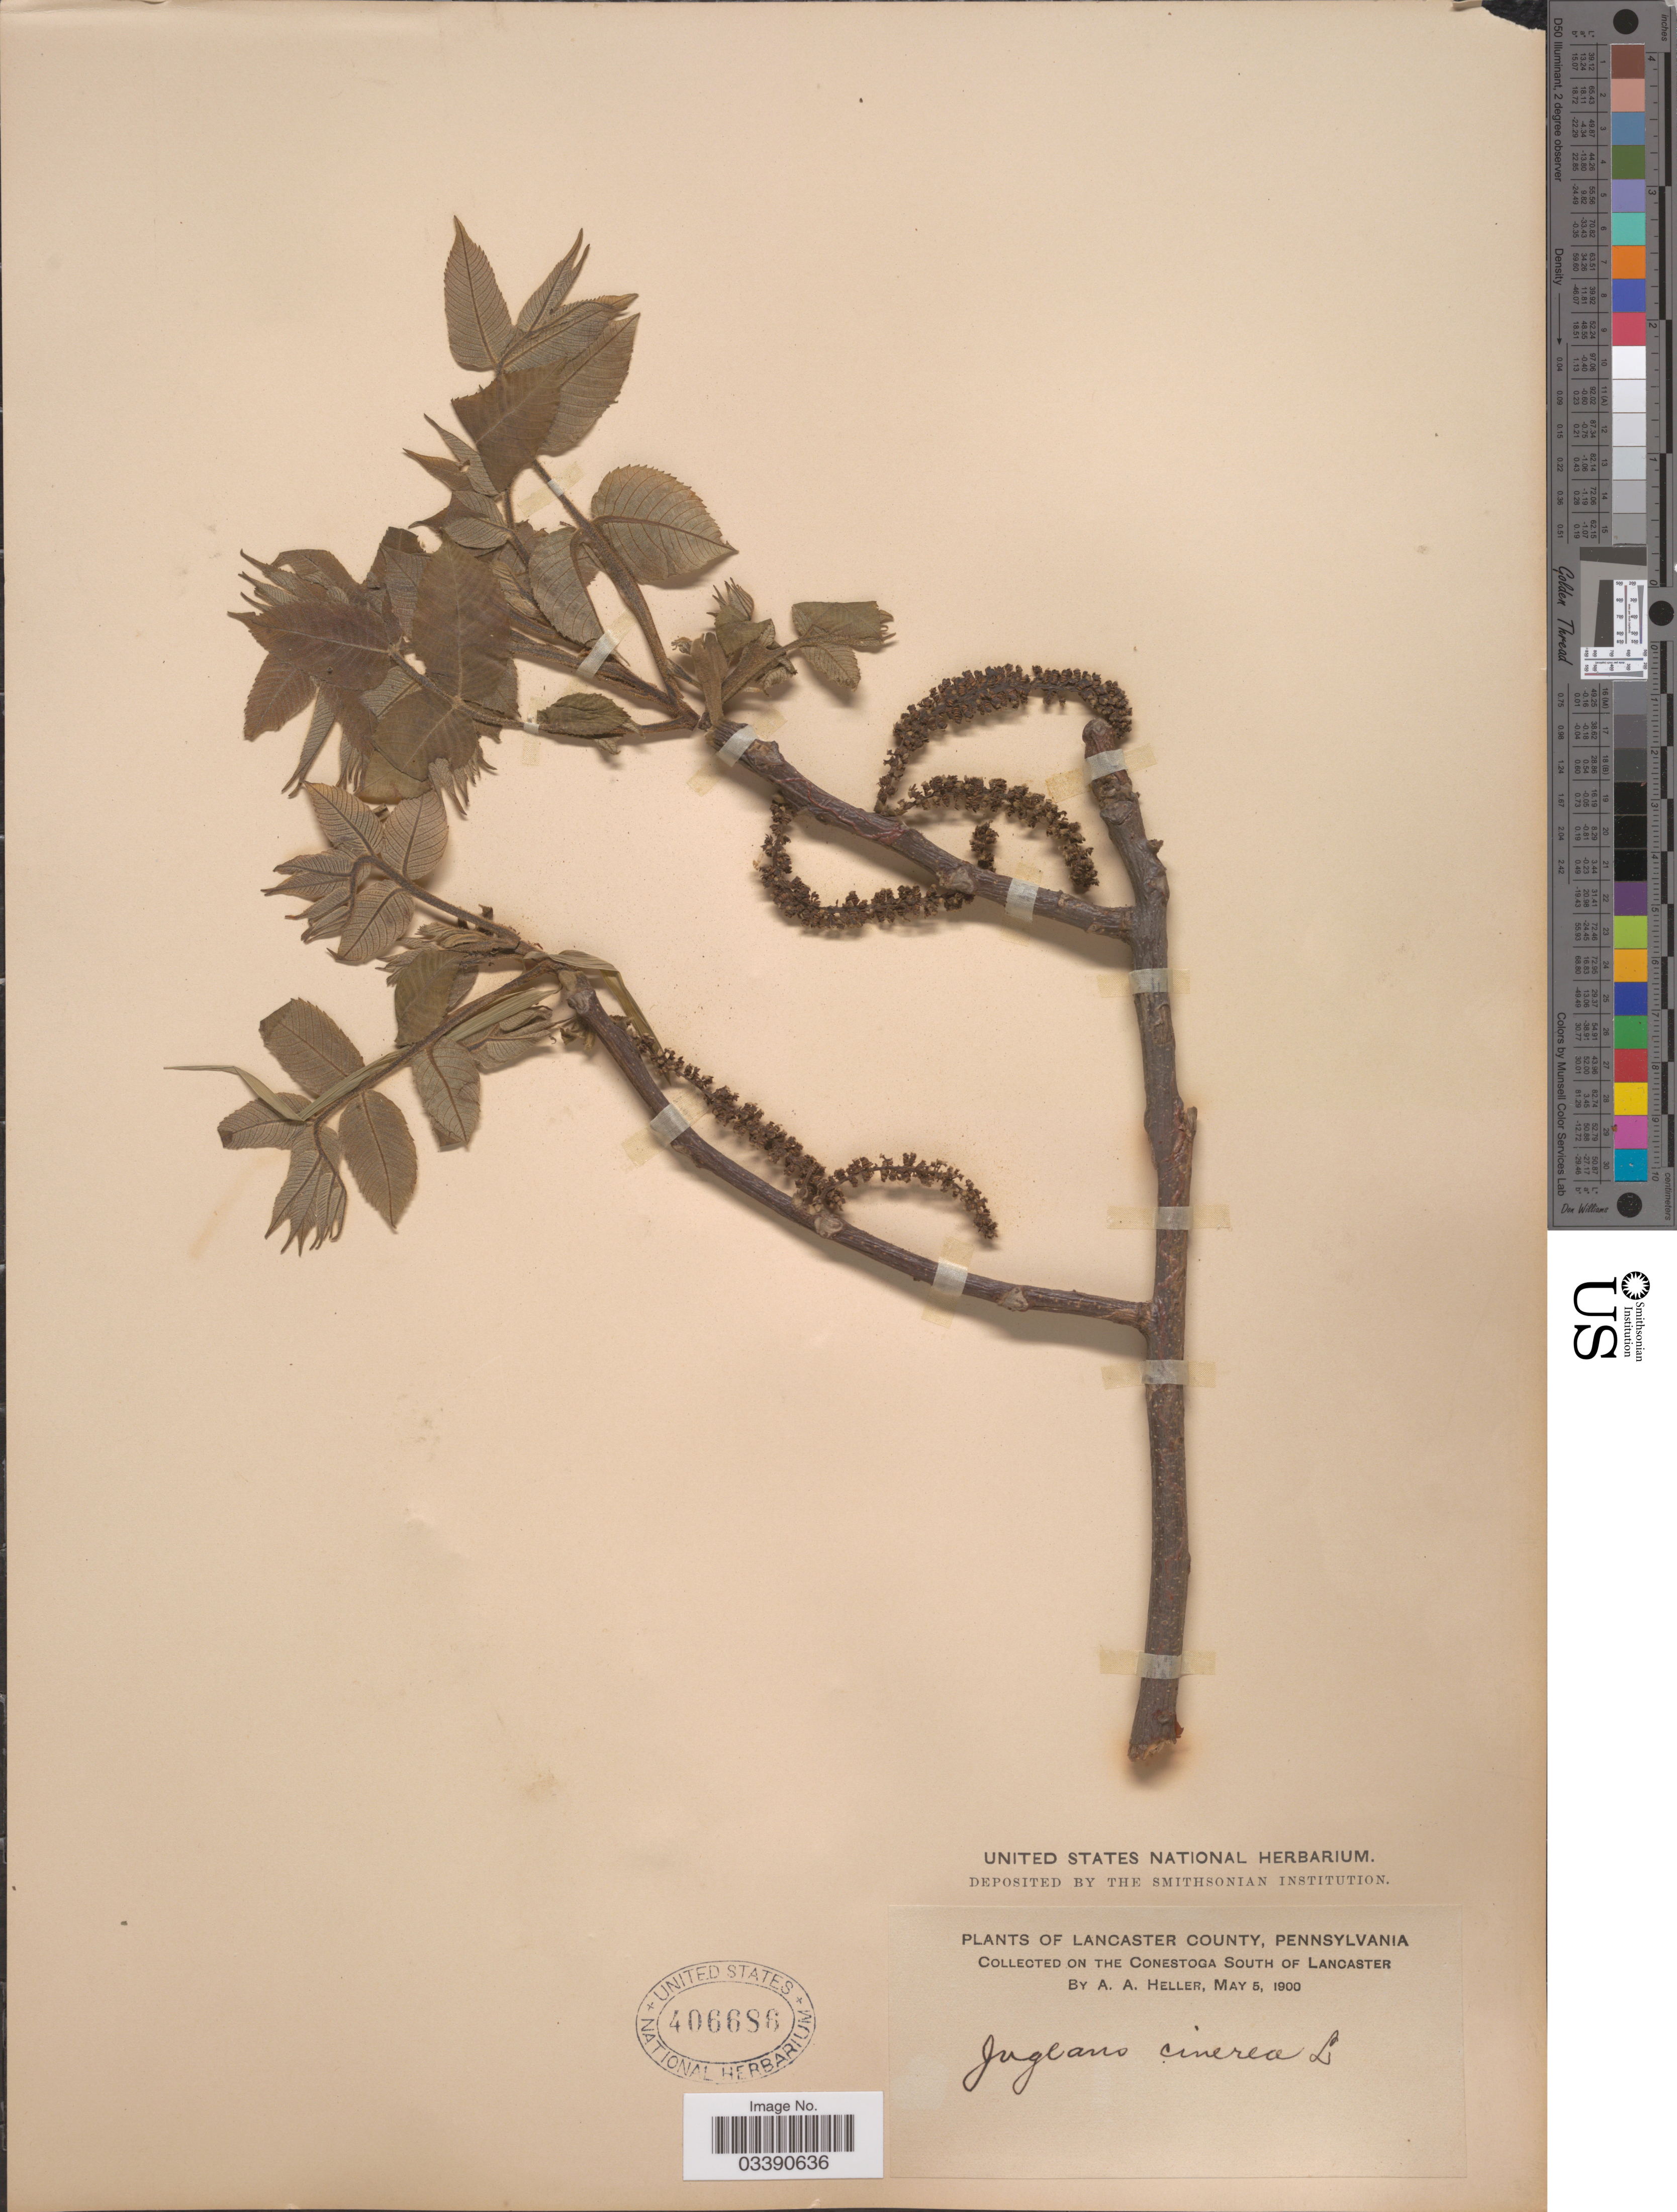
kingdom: Plantae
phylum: Tracheophyta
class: Magnoliopsida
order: Fagales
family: Juglandaceae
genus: Juglans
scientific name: Juglans cinerea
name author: L.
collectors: A. A. Heller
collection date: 1900-05-05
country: United States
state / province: Pennsylvania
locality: Lancaster County. On the Conestoga South of Lancaster.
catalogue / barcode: US 406686